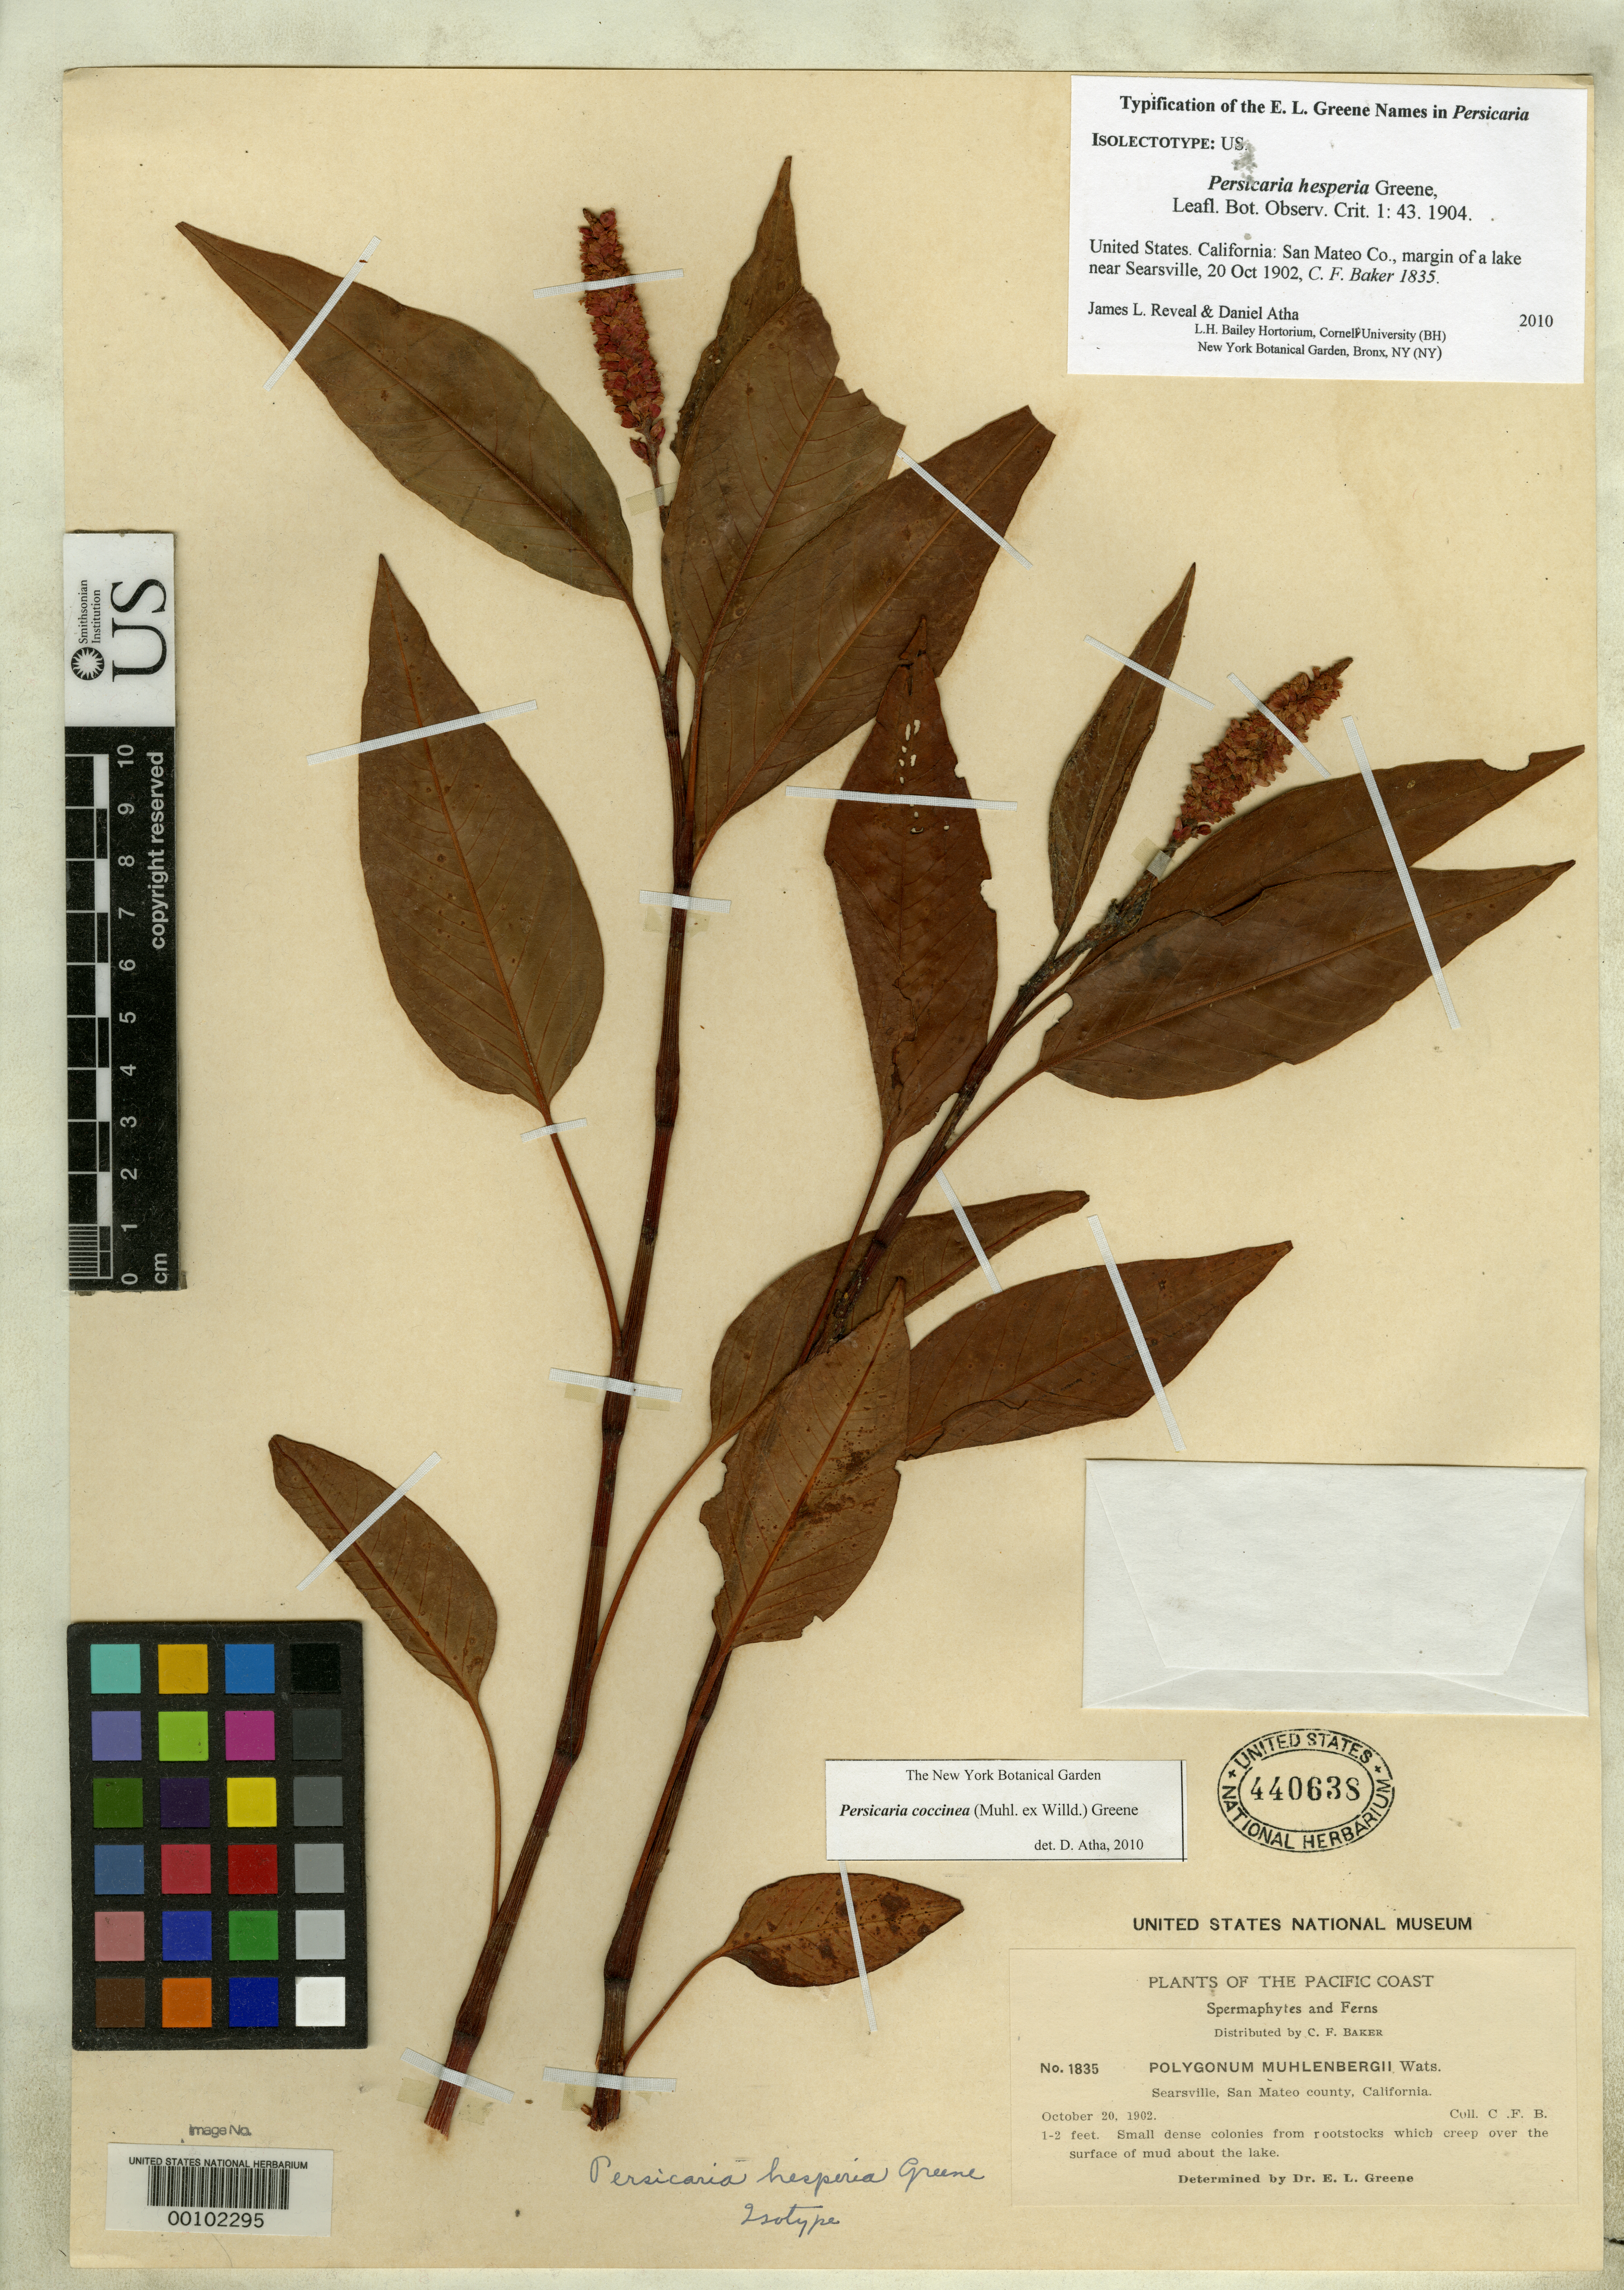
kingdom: Plantae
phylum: Tracheophyta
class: Magnoliopsida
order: Caryophyllales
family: Polygonaceae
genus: Persicaria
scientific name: Persicaria hesperia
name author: Greene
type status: Isolectotype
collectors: C. F. Baker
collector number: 1835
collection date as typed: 20 Oct 1902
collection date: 1902-10-20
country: United States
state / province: California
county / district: San Mateo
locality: Searsville.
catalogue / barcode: US 440638